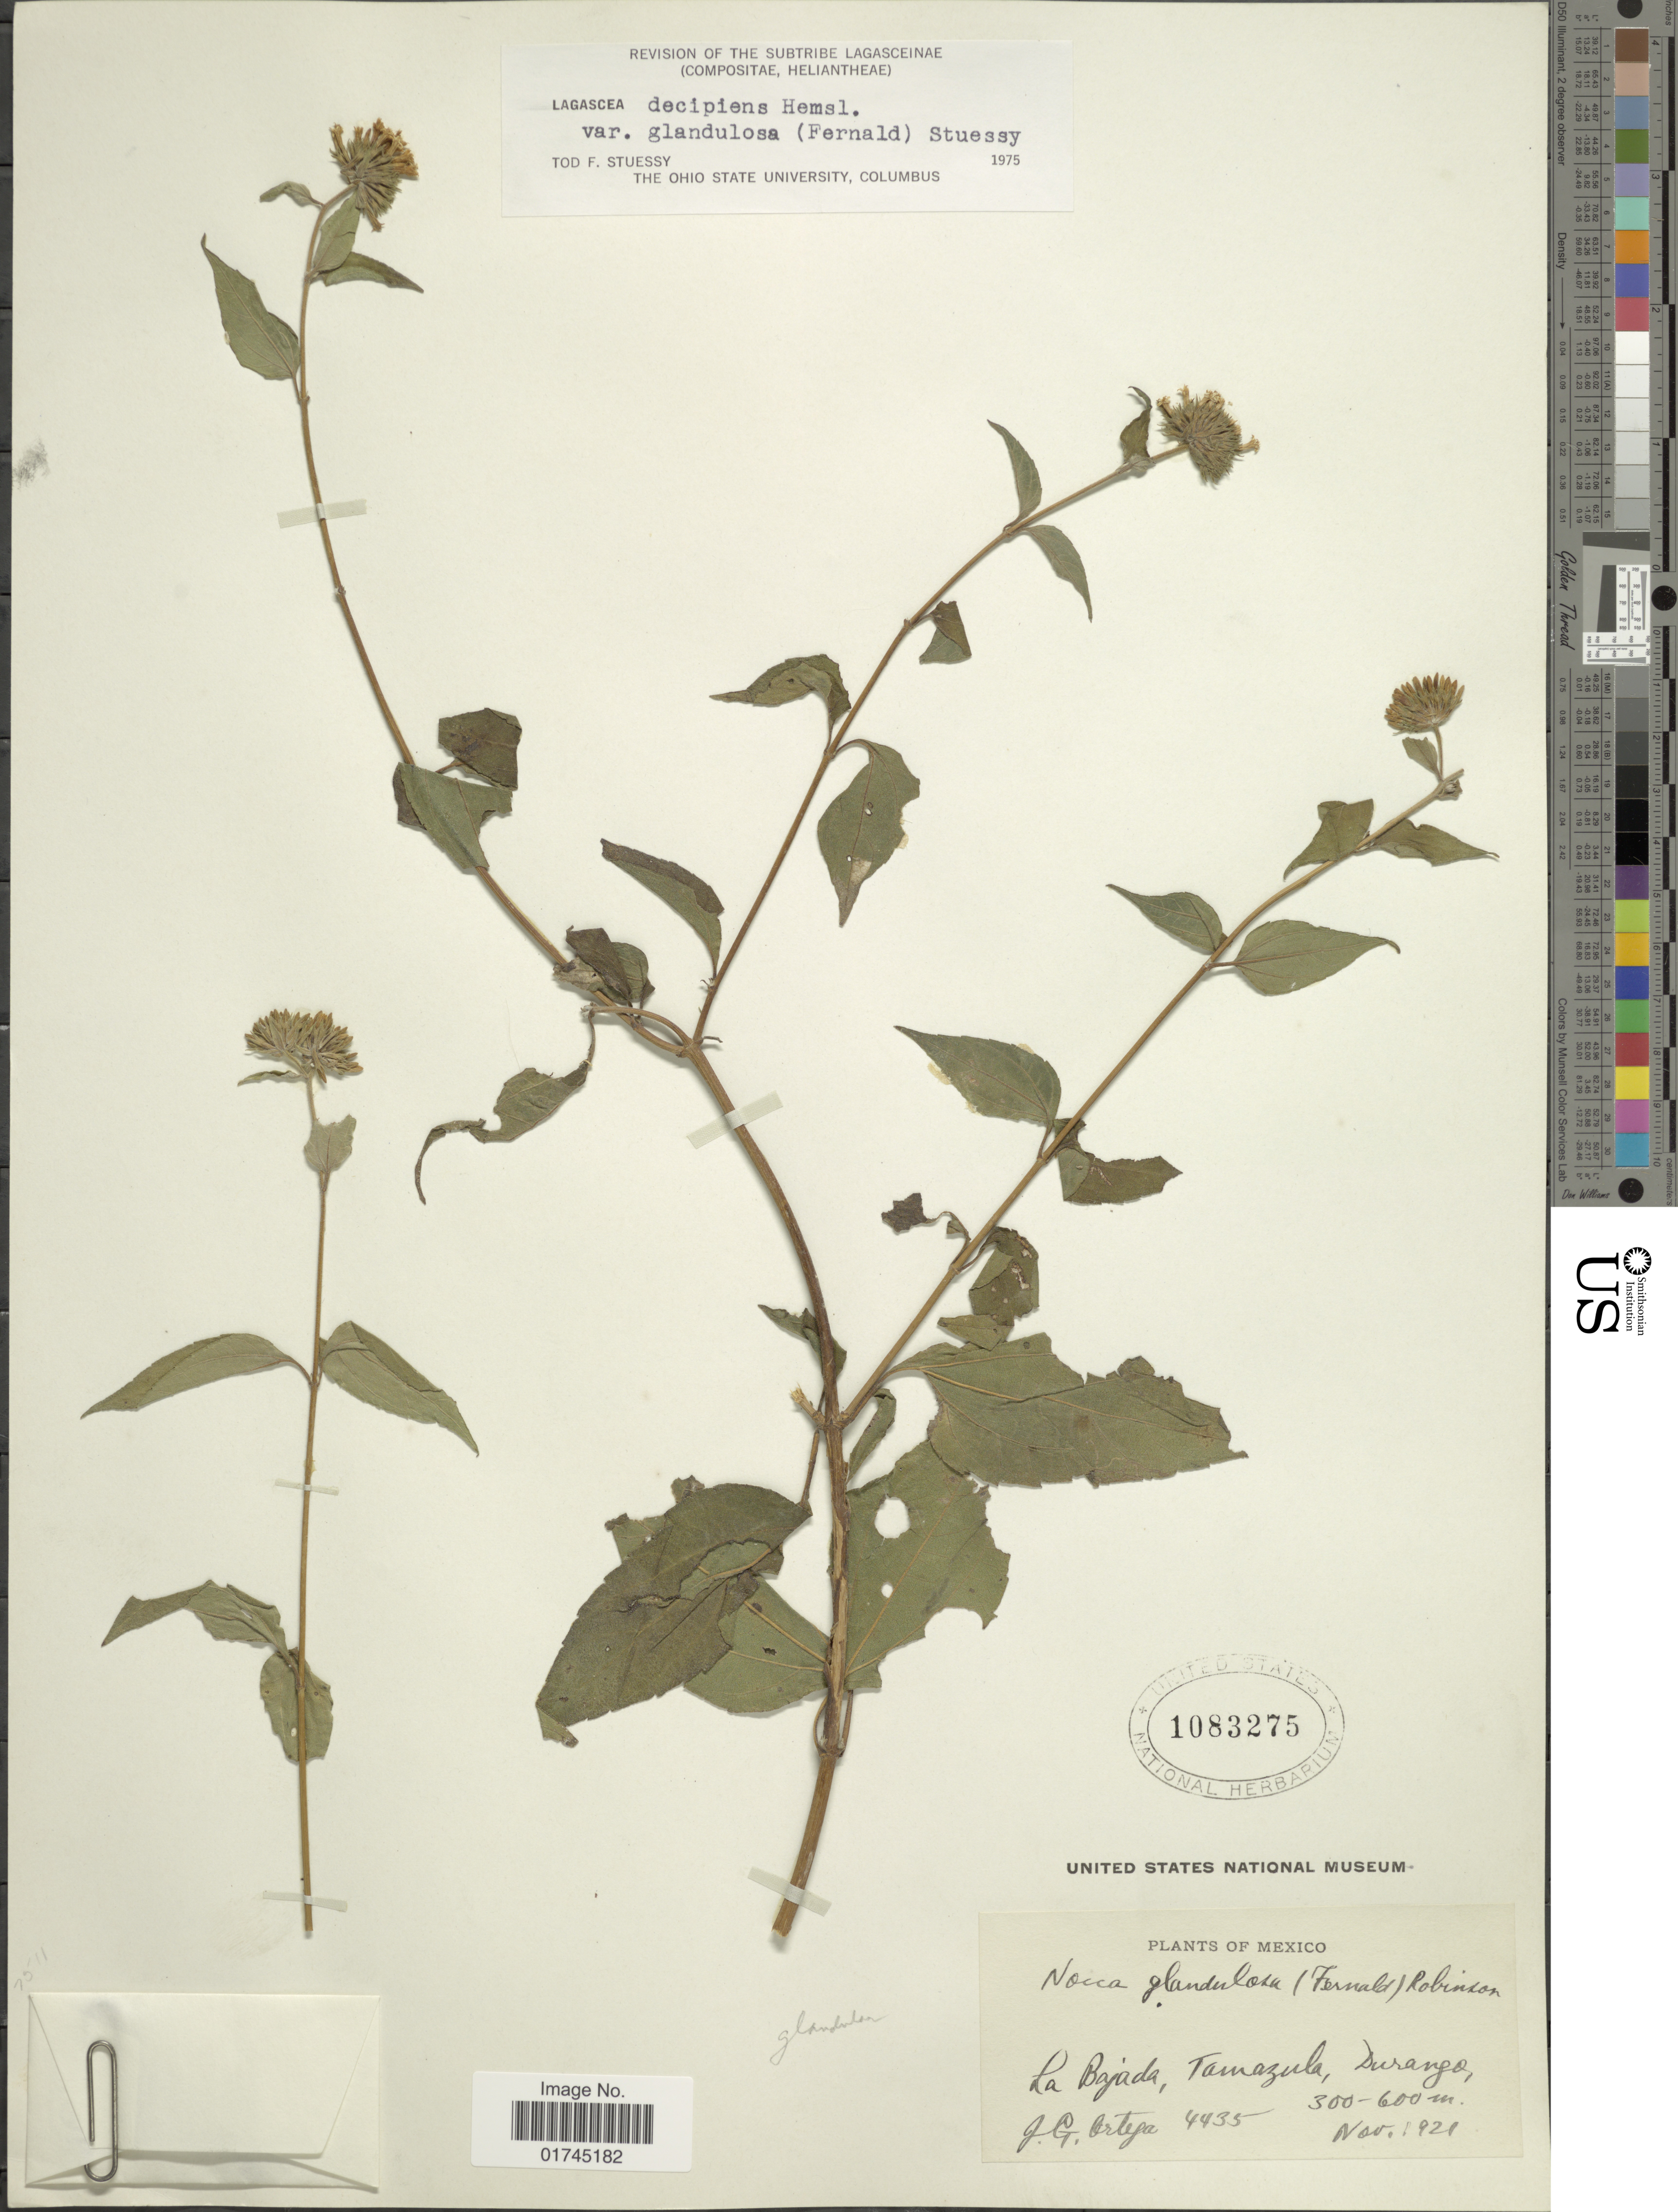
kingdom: Plantae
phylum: Tracheophyta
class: Magnoliopsida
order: Asterales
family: Asteraceae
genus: Lagascea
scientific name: Lagascea decipiens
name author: Hemsl.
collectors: J. Ortega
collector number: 4435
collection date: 1921-11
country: Mexico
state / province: Durango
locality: La Bajada, Tamazula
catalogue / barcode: US 1083275